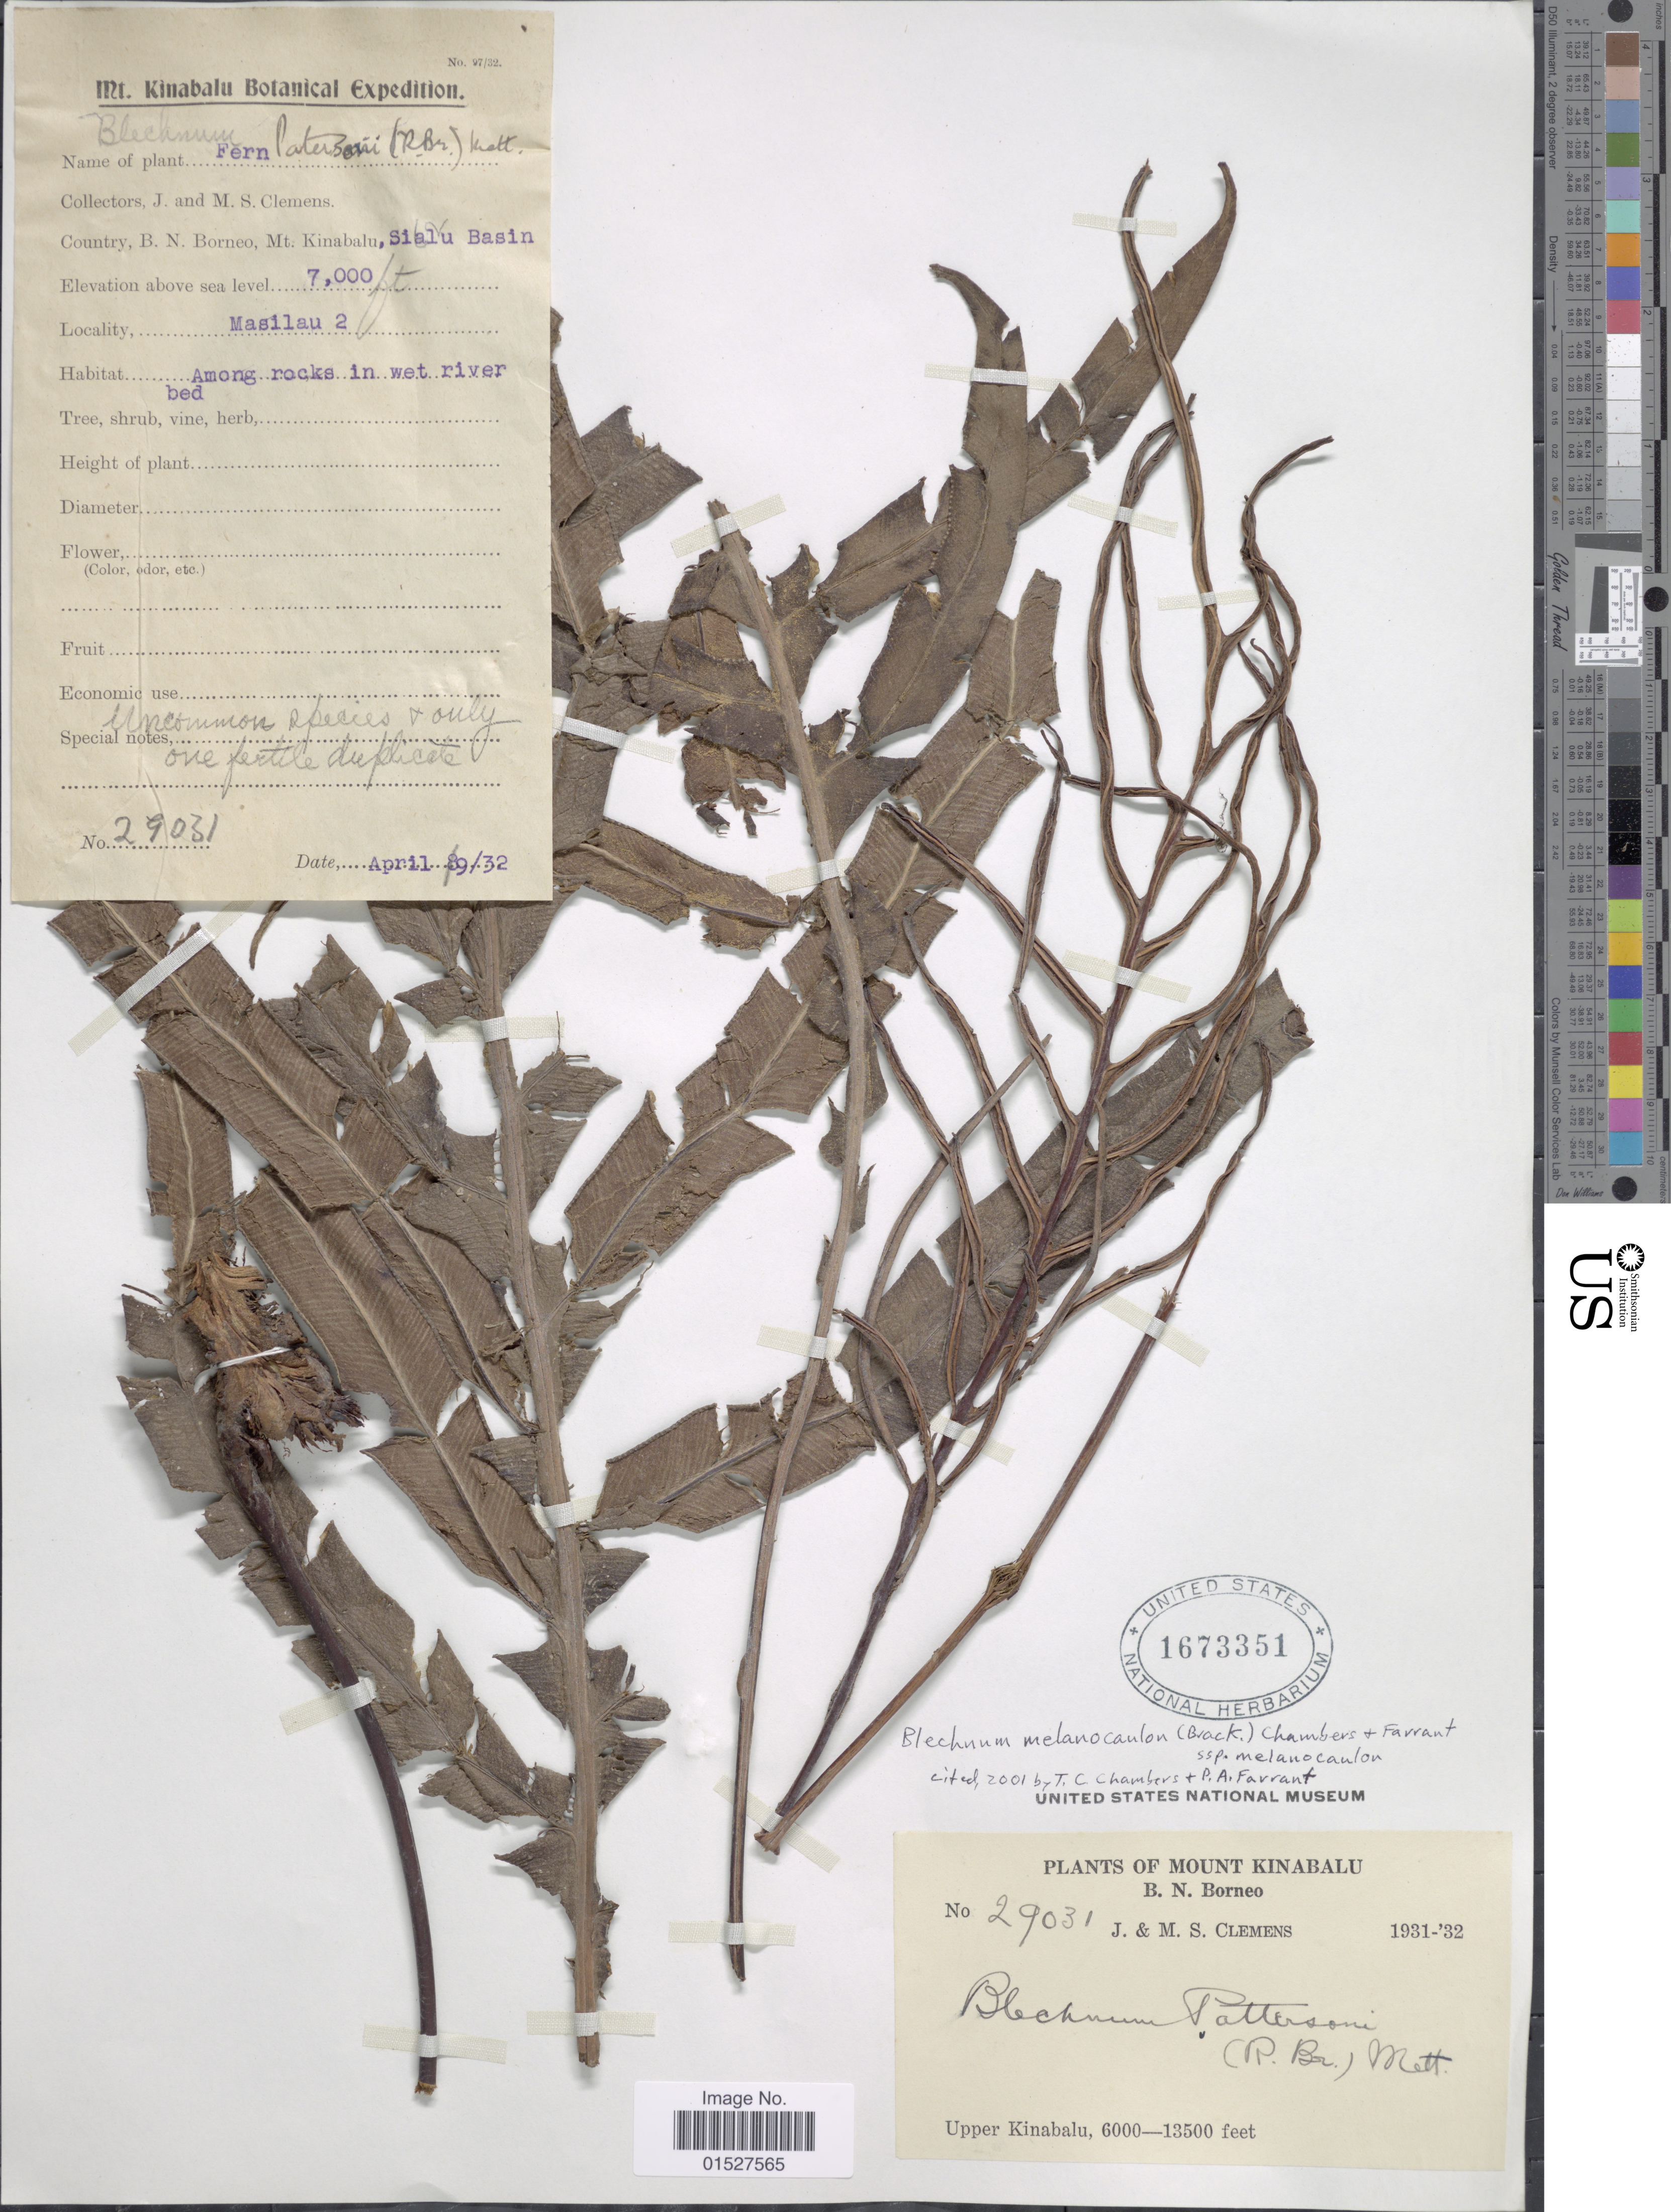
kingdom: Plantae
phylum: Tracheophyta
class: Polypodiopsida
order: Polypodiales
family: Blechnaceae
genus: Blechnum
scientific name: Blechnum melanocaulon subsp. melanocaulon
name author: (Brack.) T.C. Chambers & P. A. Farrant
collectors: J. Clemens & M. S. Clemens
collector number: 29031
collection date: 1932-04-09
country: Malaysia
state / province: Sabah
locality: B. N. Borneo, Mt. Kinabalu, Sialu Basin, Masilau. 2. Upper Kinabalu.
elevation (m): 2134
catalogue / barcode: US 1673351